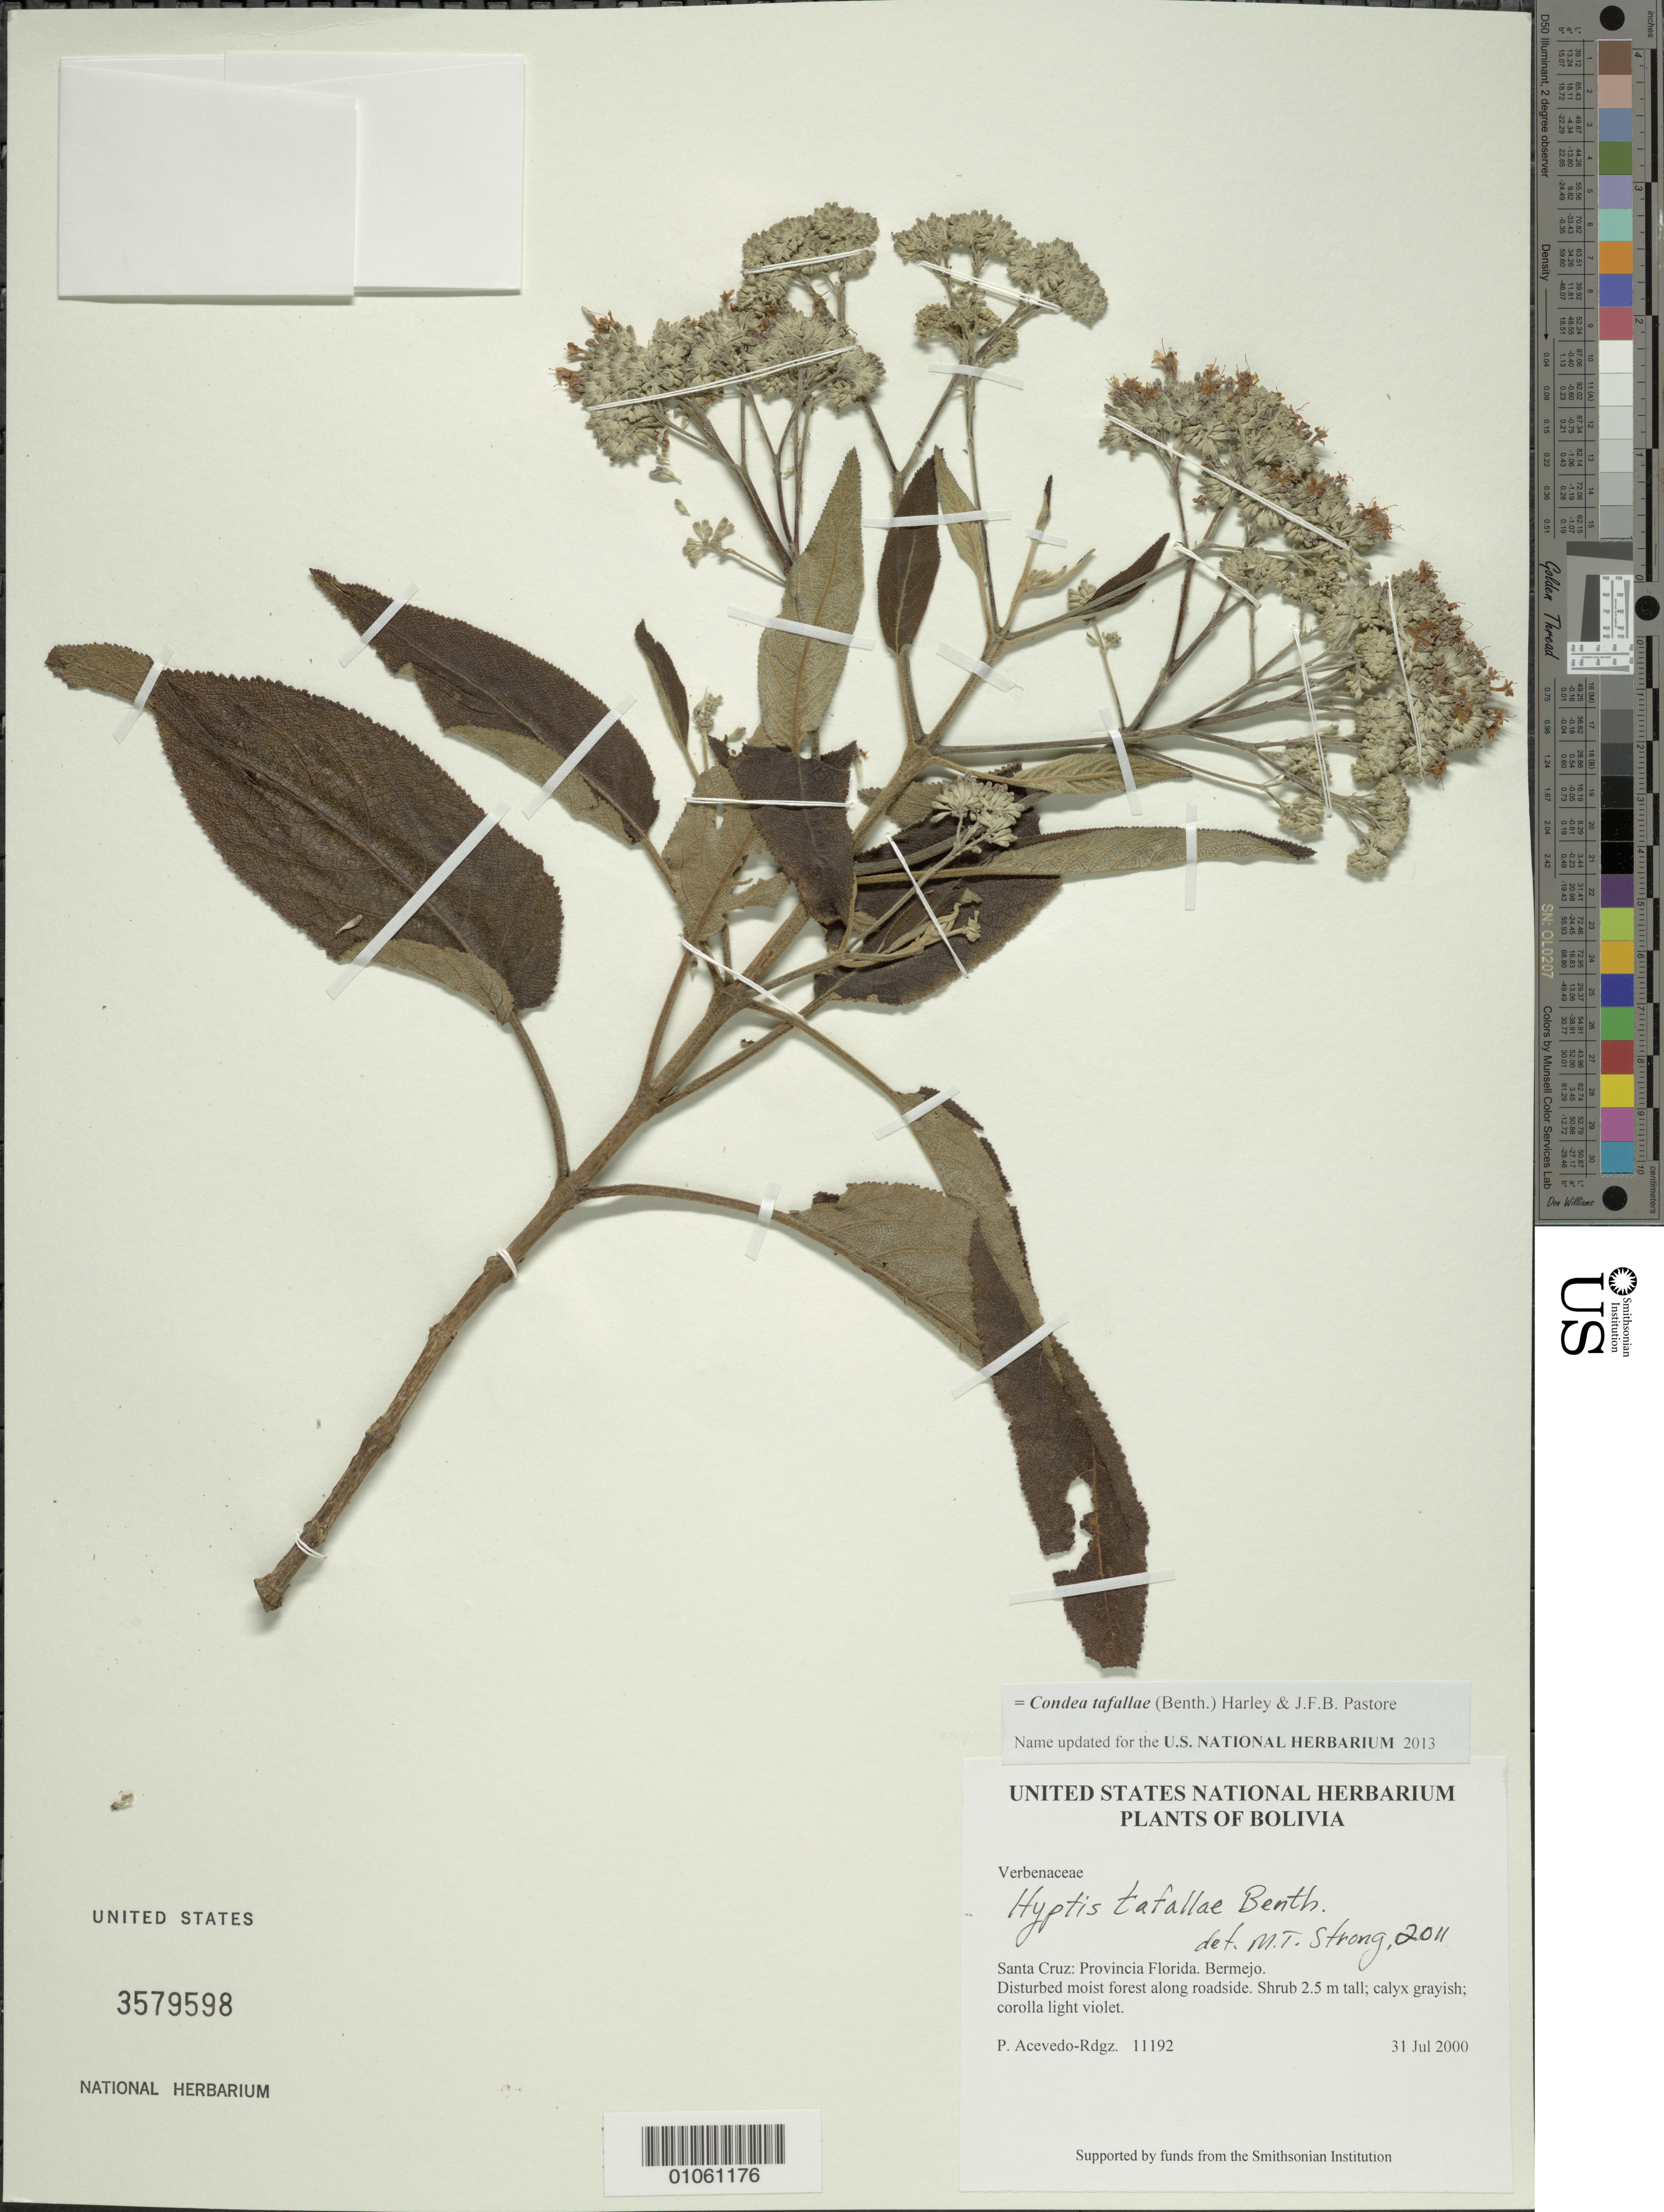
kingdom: Plantae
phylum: Tracheophyta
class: Magnoliopsida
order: Lamiales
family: Lamiaceae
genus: Hyptis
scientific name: Hyptis tafallae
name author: Benth.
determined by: Strong, M. T., (US), Smithsonian Institution - National Museum of Natural History (UNITED STATES)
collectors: P. Acevedo-Rodr.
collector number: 11192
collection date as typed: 31 Jul 2000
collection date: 2000-07-31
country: Bolivia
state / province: Santa Cruz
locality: Santa Cruz: Provincia Florida. Bermejo.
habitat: Disturbed moist forest along roadside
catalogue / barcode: US 3579598